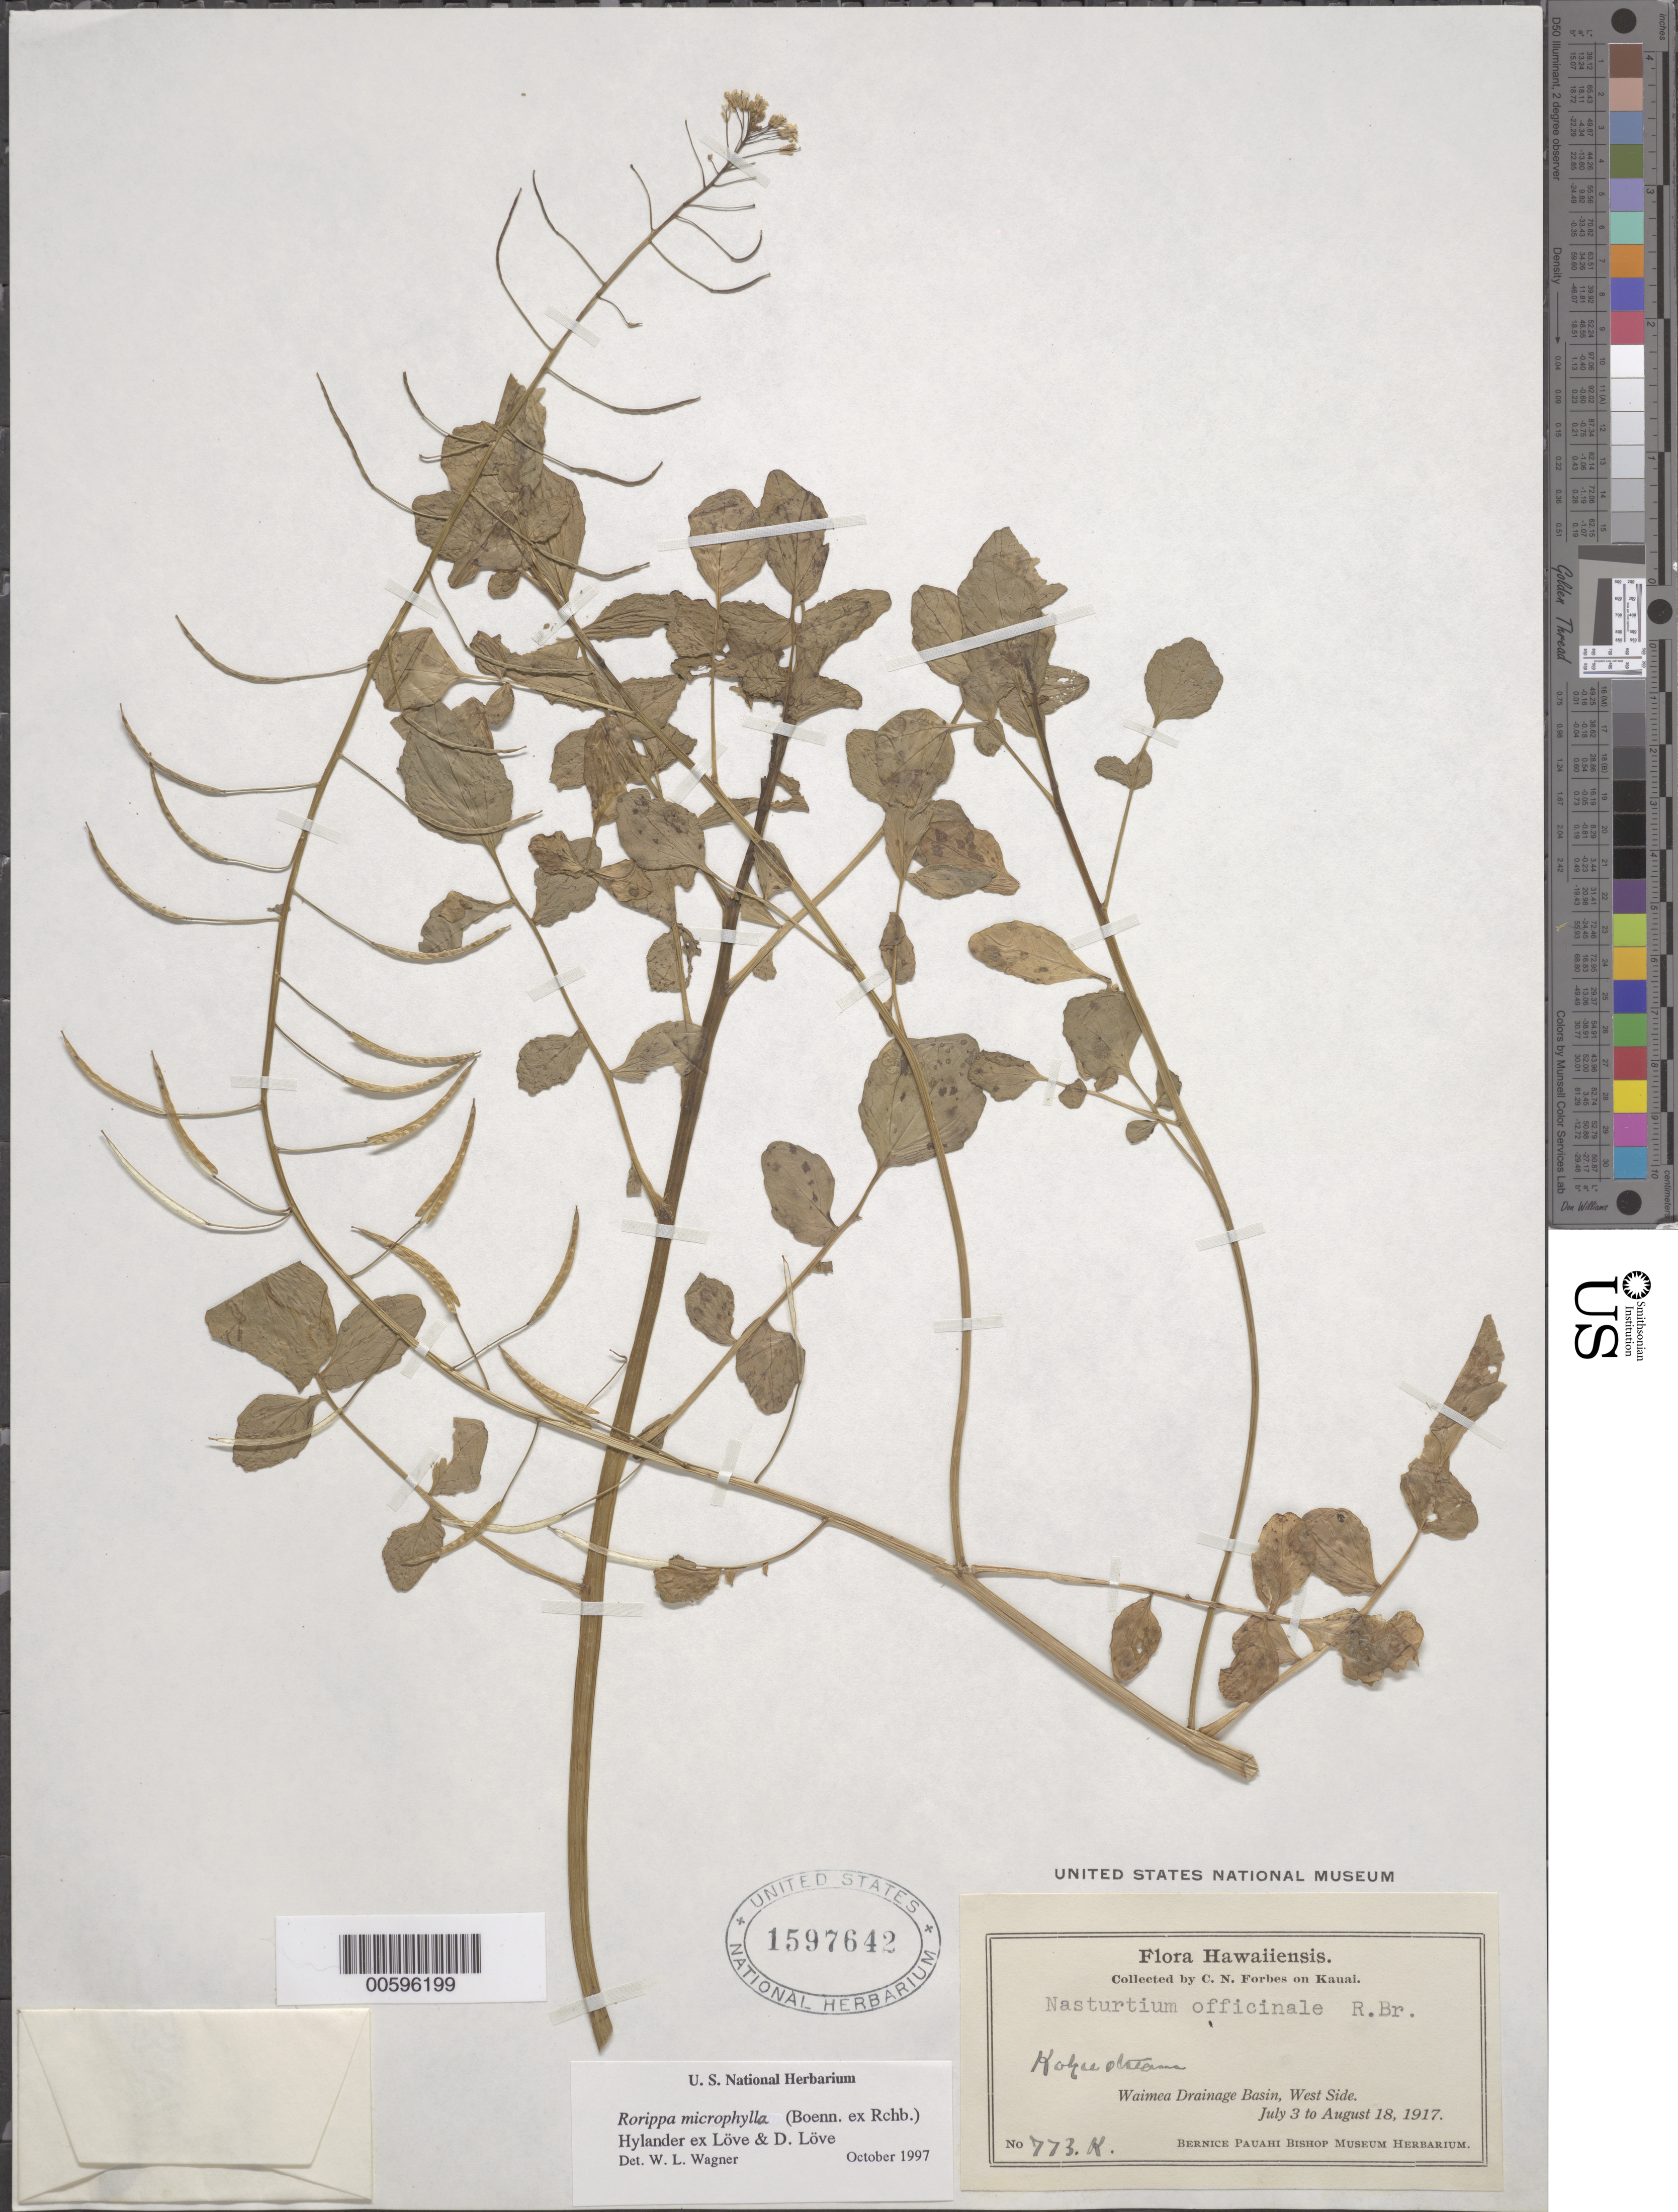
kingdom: Plantae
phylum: Tracheophyta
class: Magnoliopsida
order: Brassicales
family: Brassicaceae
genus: Nasturtium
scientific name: Nasturtium microphyllum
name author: (Boenn.) Rchb.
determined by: Wagner, W. L., (BOT), Smithsonian Institution - National Museum of Natural History (UNITED STATES)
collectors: C. N. Forbes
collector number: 773.K.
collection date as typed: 3 Jul 1917 to 18 Aug 1917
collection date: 1917-07-03/1917-08-18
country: United States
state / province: Hawaii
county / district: Kauai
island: Kaua'i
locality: Kokuoheanu, Waimea Drainage Basin, W side.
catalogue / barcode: US 1597642